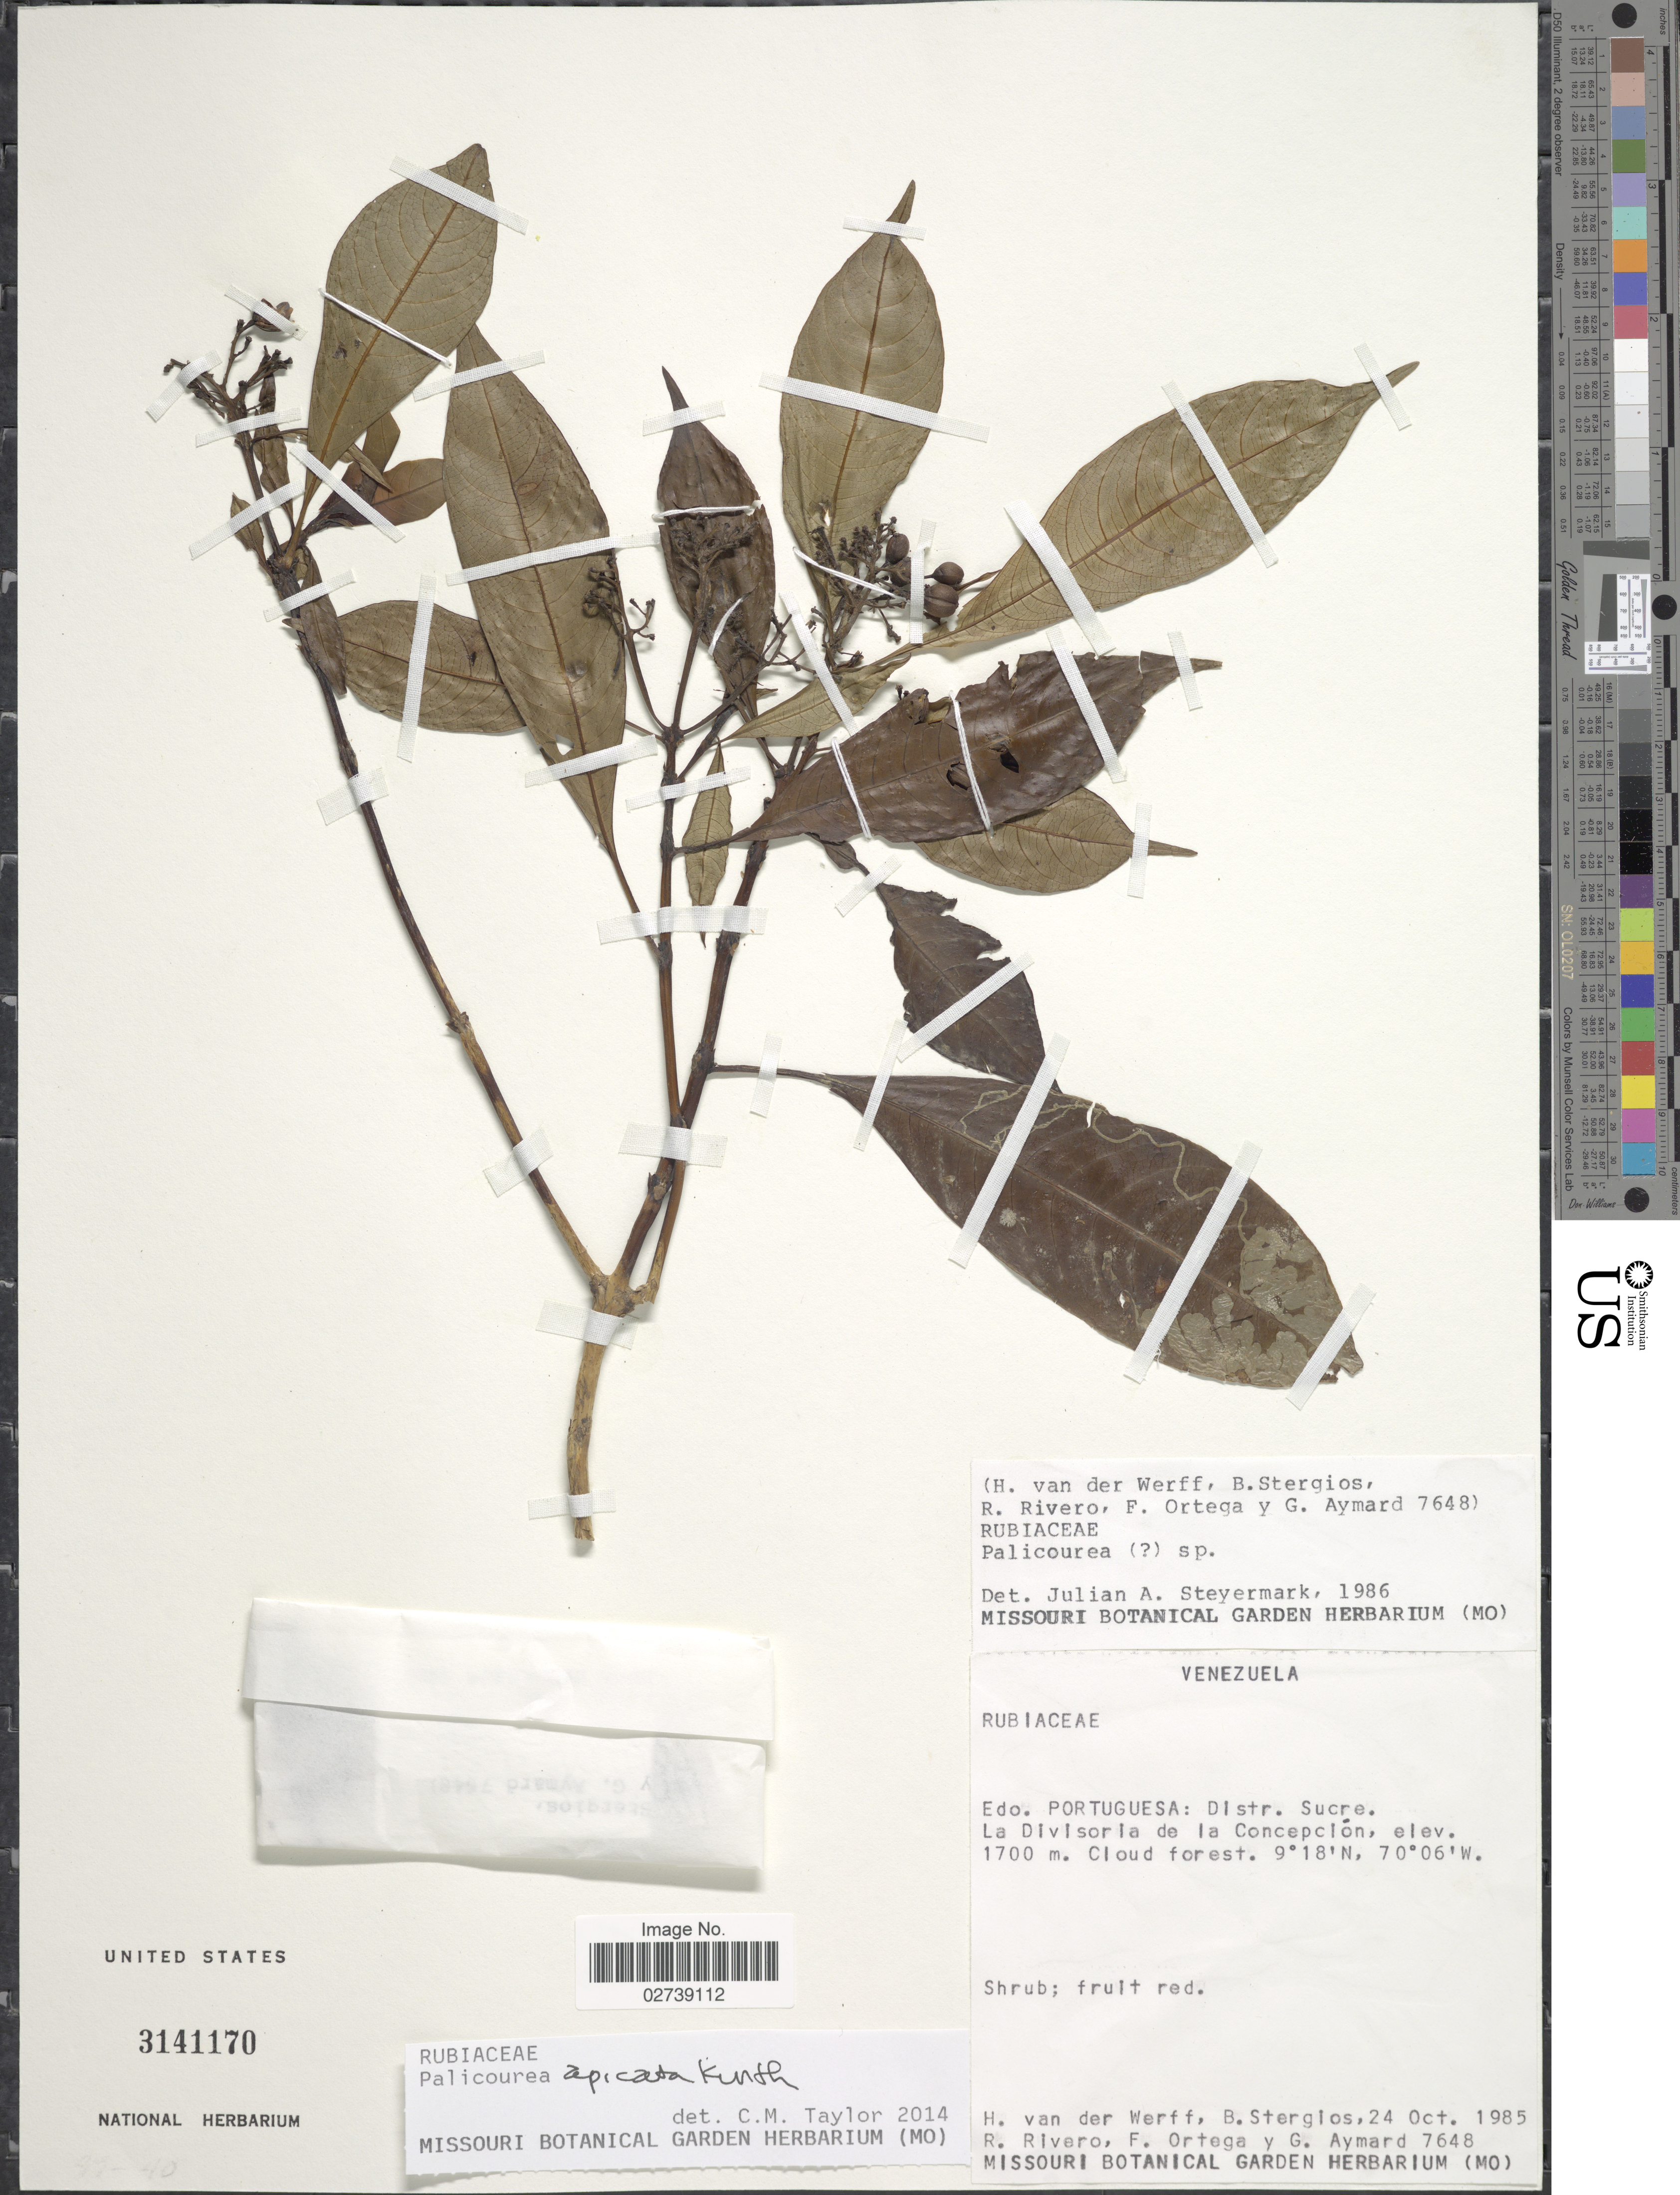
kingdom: Plantae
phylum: Tracheophyta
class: Magnoliopsida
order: Gentianales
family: Rubiaceae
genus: Palicourea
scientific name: Palicourea apicata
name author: Kunth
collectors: H. van der Werff, B. G. Stergios, R. Rivero, F. J. Ortega & G. A. Aymard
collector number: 7648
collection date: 1985-10-24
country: Venezuela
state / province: Portuguesa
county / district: Sucre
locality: La Divisoria de la Concepcion.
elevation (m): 1700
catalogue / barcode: US 3141170